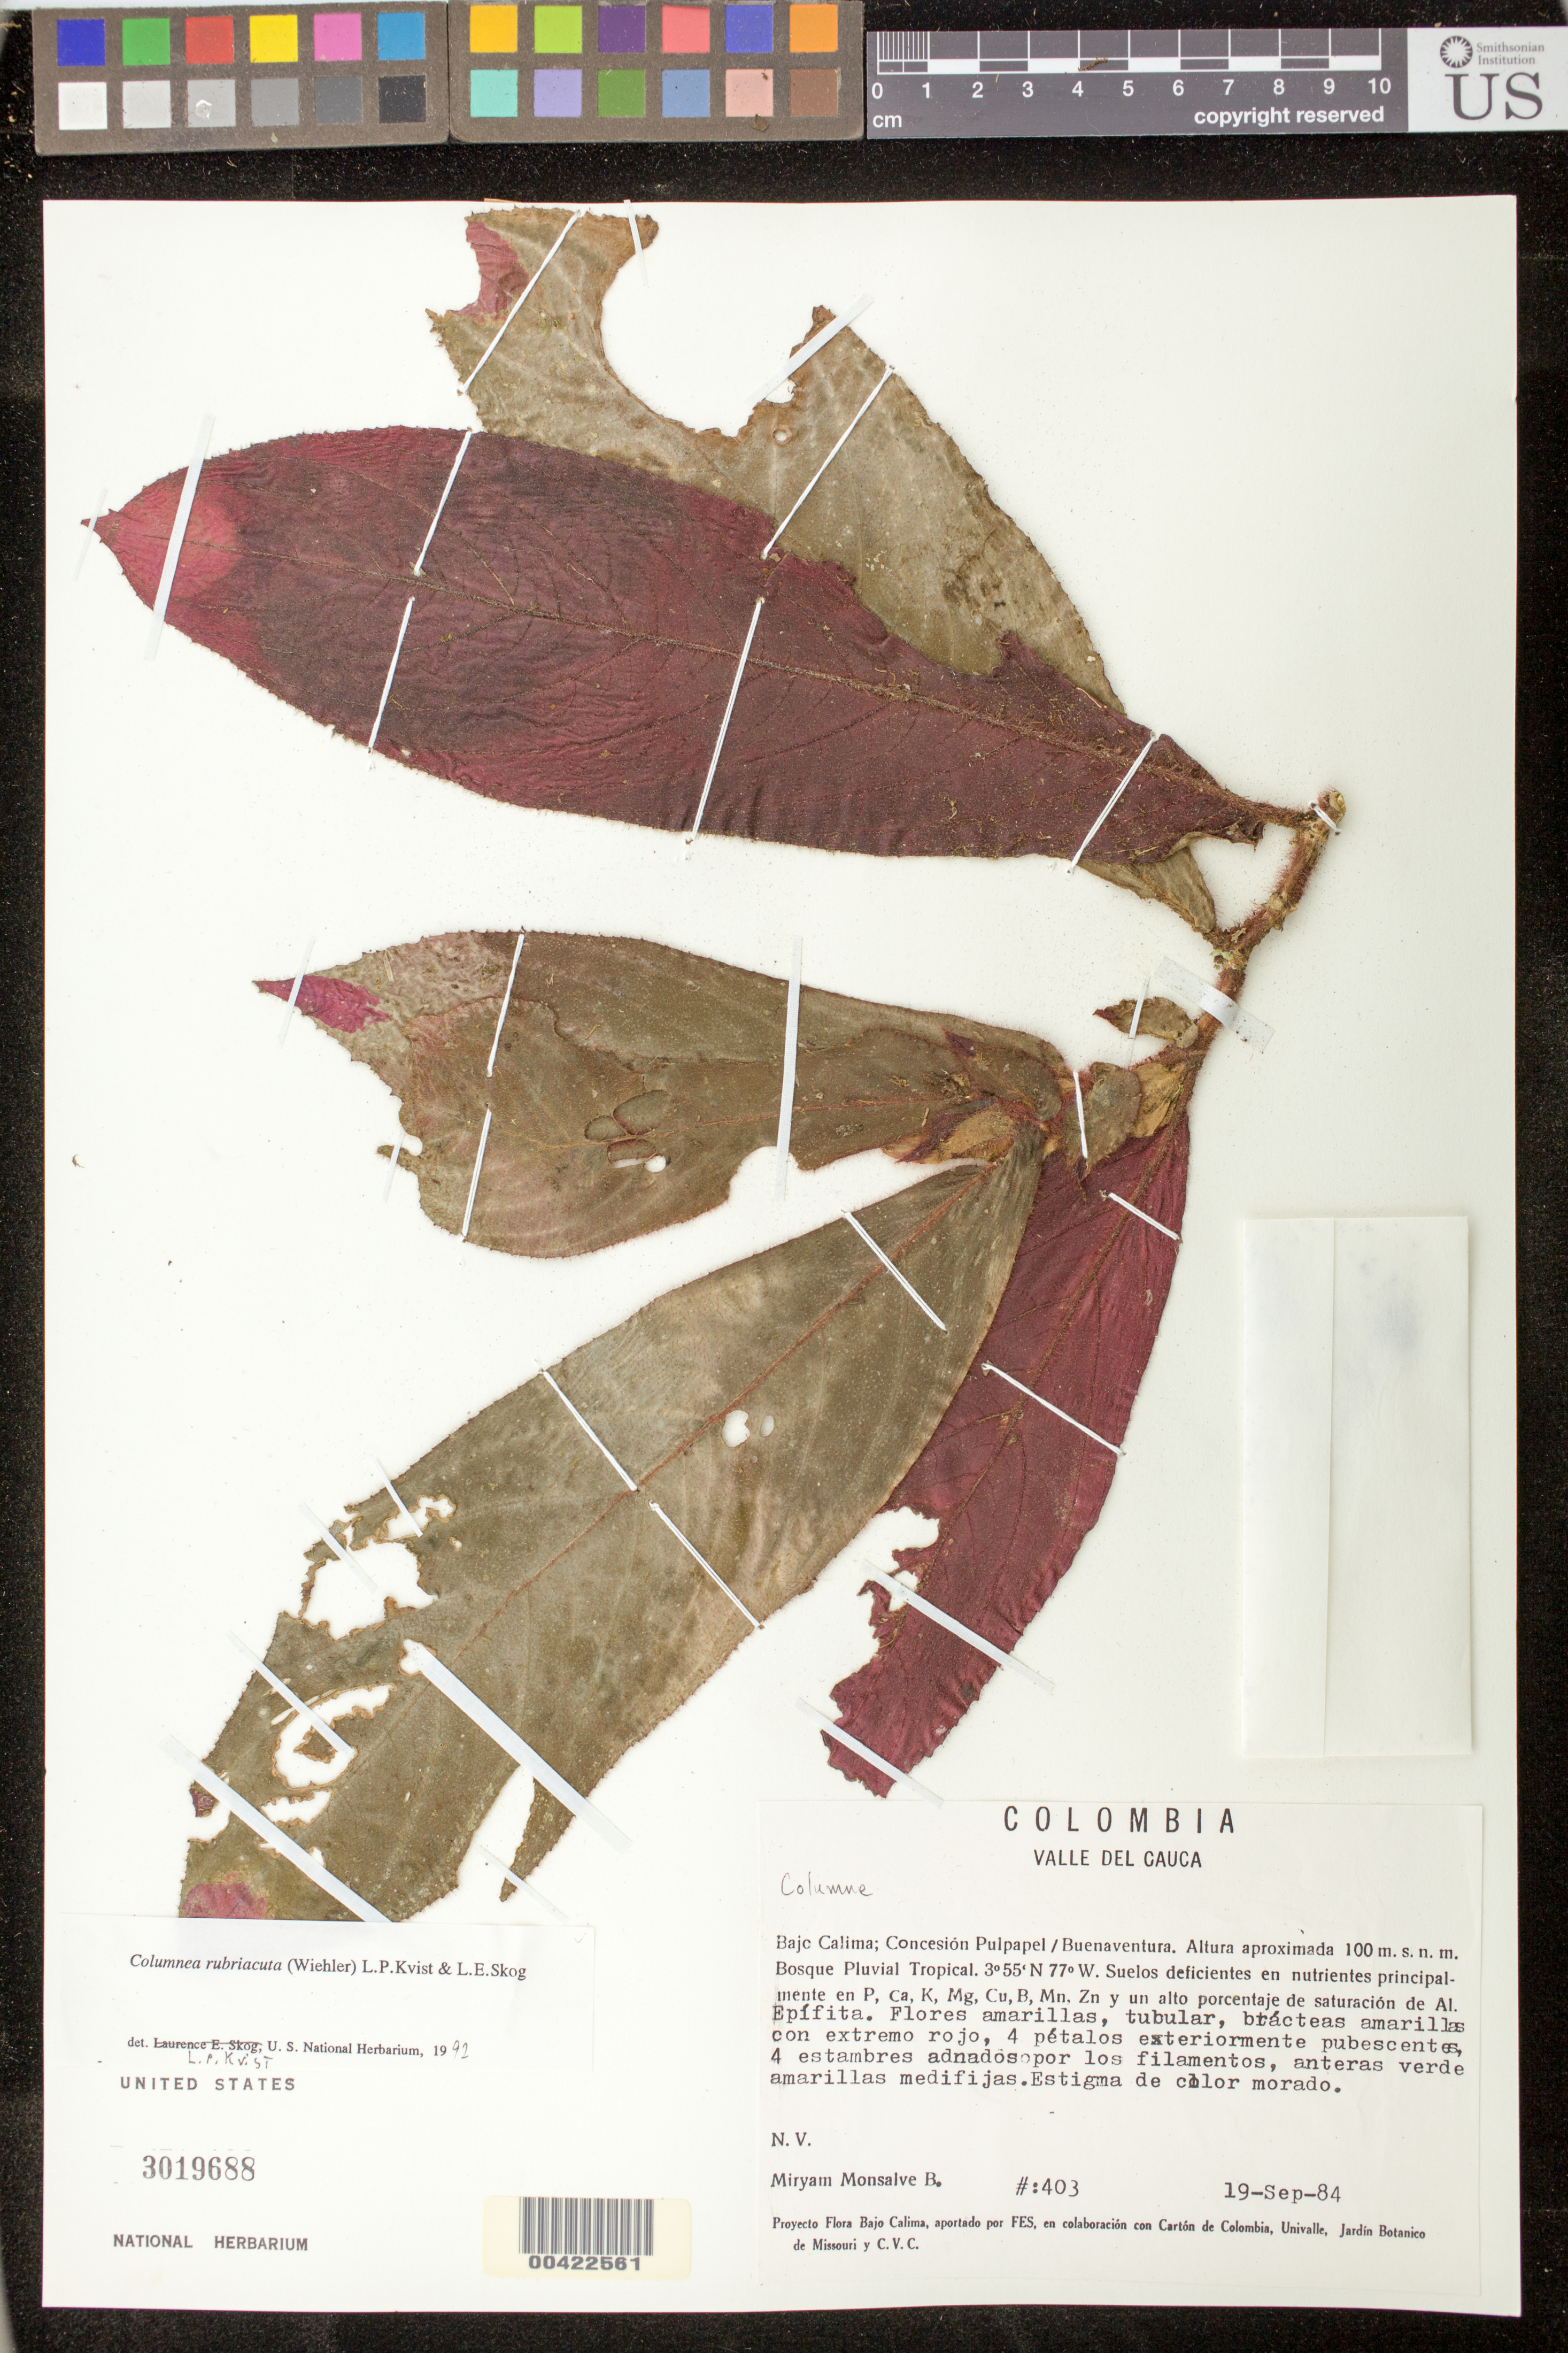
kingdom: Plantae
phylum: Tracheophyta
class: Magnoliopsida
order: Lamiales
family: Gesneriaceae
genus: Columnea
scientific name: Columnea rubriacuta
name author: (Wiehler) L.P. Kvist & L.E. Skog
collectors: M. Monsalve B.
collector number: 403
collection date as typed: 19 Sep 1984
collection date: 1984-09-19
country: Colombia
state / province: Valle del Cauca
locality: Bajo Calima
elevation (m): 100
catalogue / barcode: US 3019688